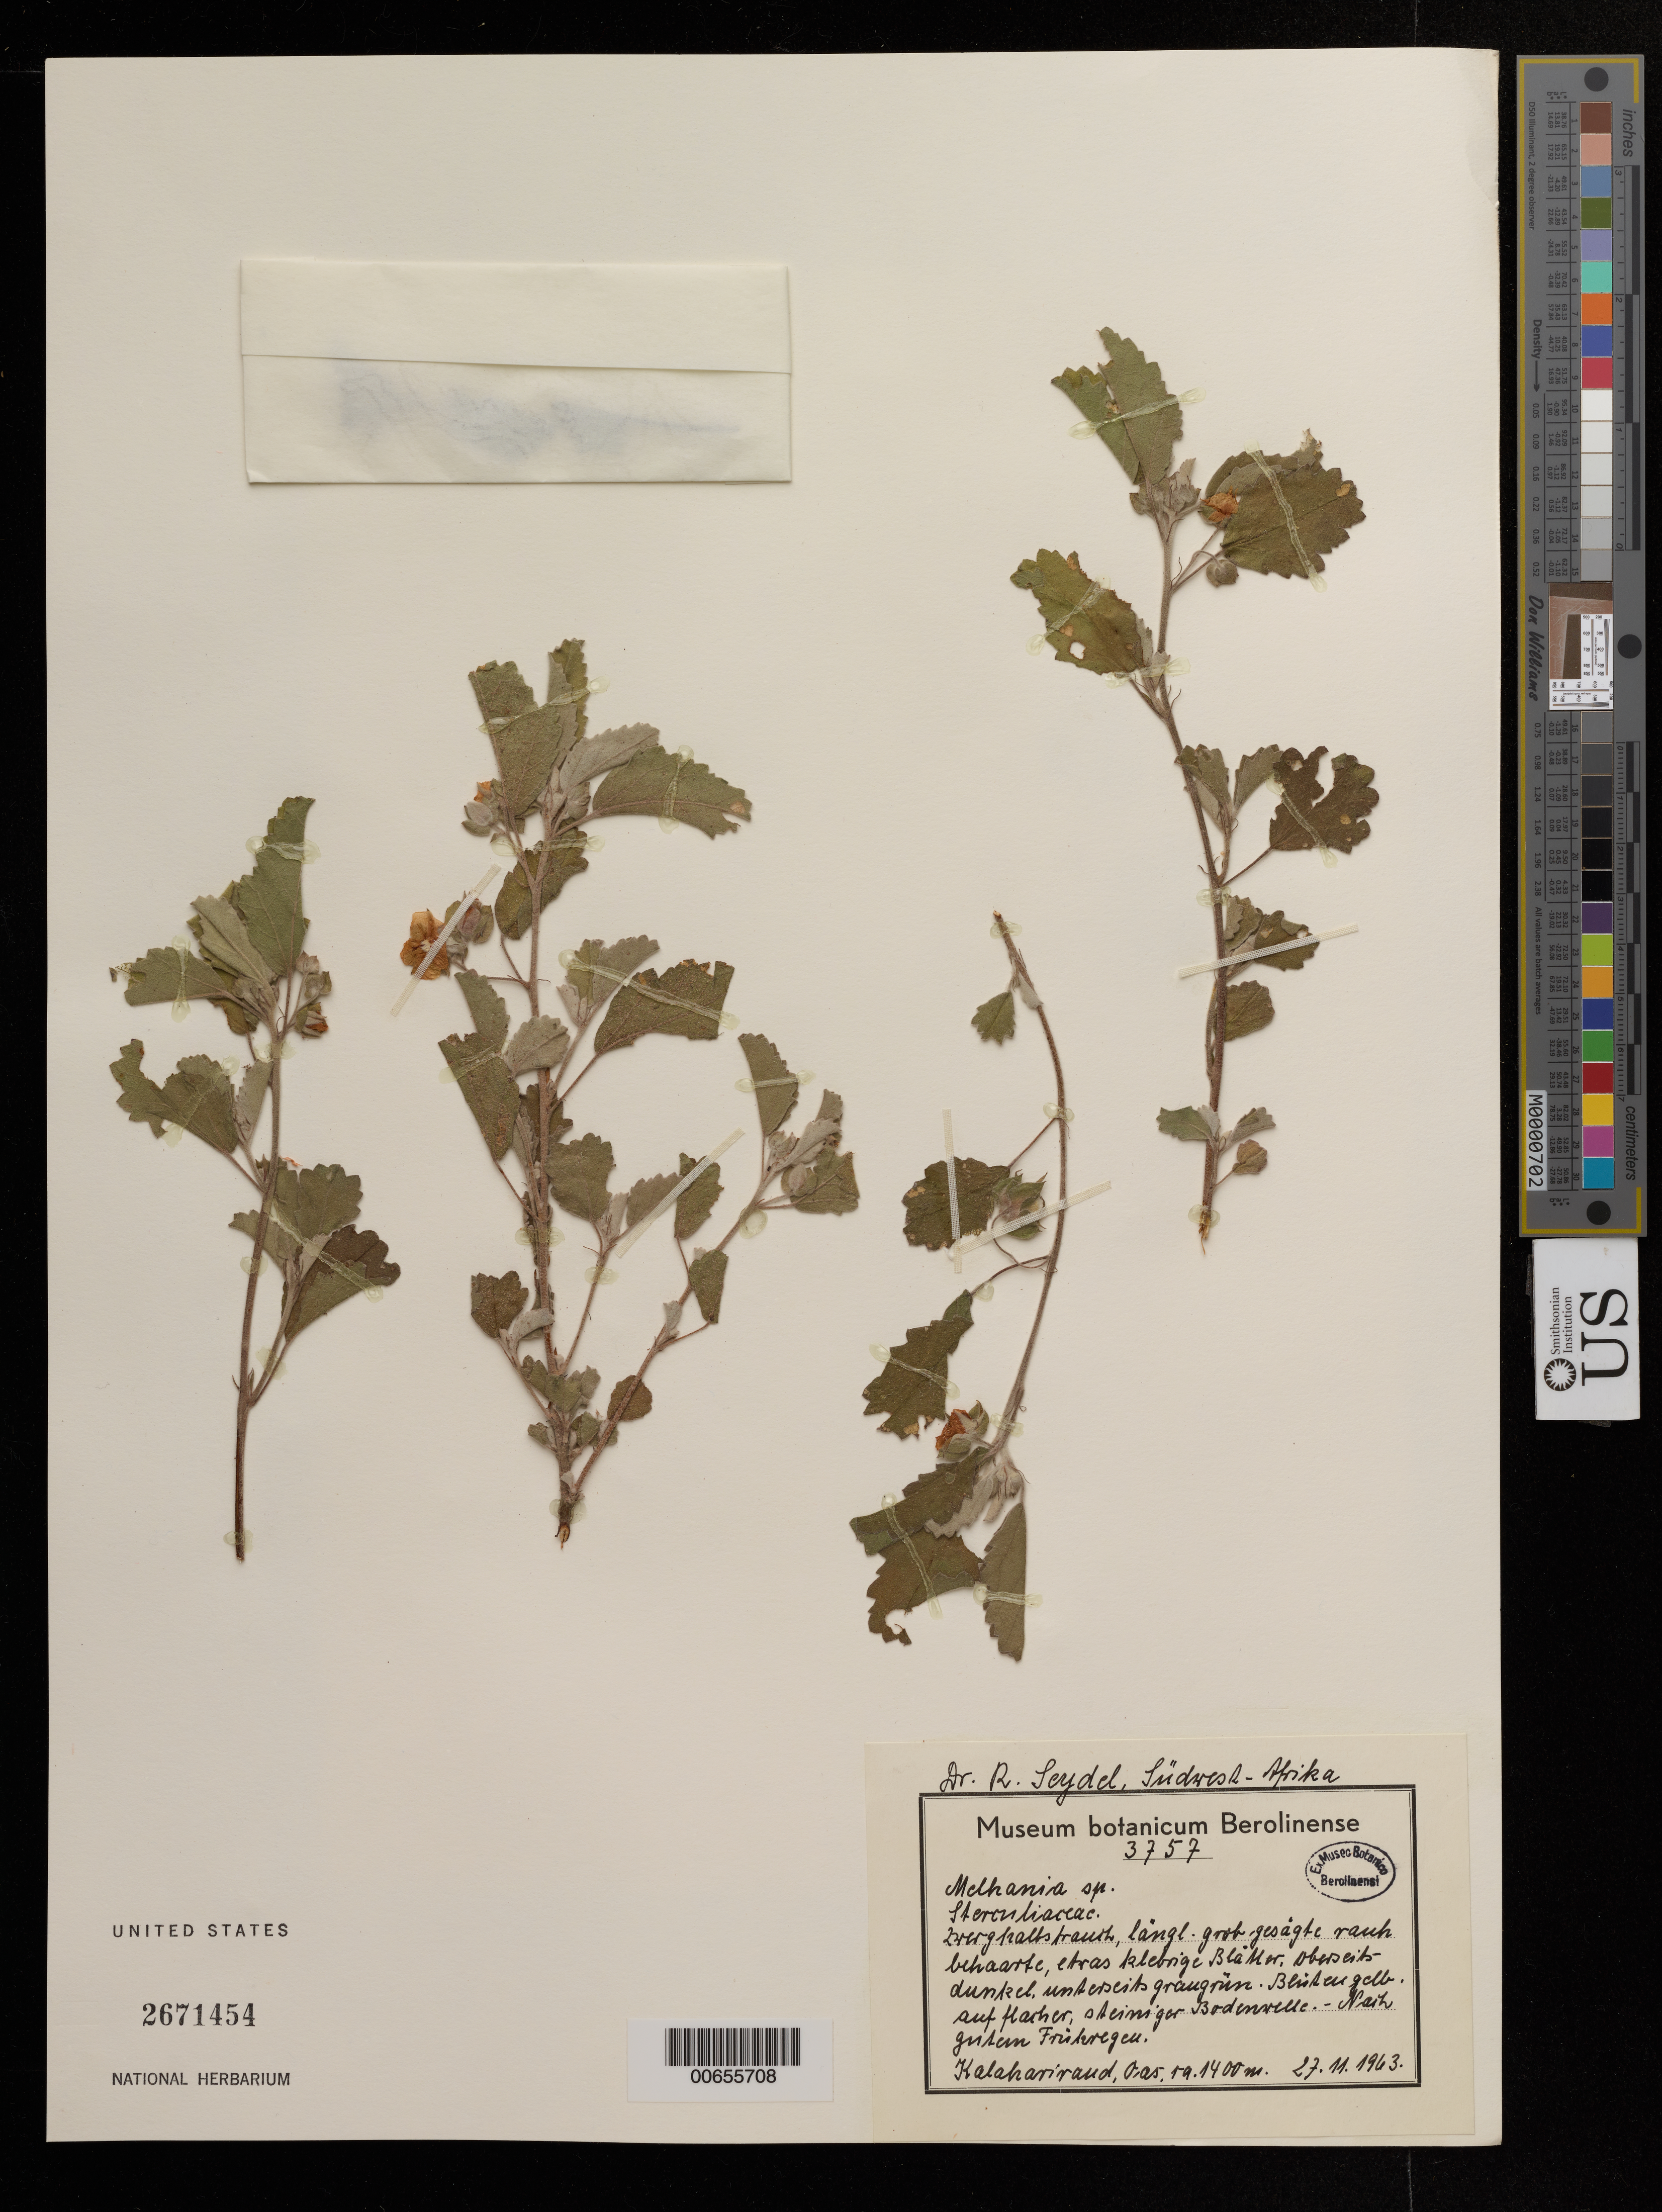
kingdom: Plantae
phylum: Tracheophyta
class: Magnoliopsida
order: Malvales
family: Malvaceae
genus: Melhania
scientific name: Melhania sp.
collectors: R. Seydel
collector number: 3757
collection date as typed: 27 Nov 1963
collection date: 1963-11-27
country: Namibia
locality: Kalahariraud oas. Zvergkalkkrauth, langl-grob-gesighe rauch behaarte, etras klebrige Blatter, obeseikdunkel, unterseik graugrun, Blisteu gelb suf flarber, steiniger Bordenvelle-Naih gutern Frikregeu [sic]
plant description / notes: US, MO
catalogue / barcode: US 2671454